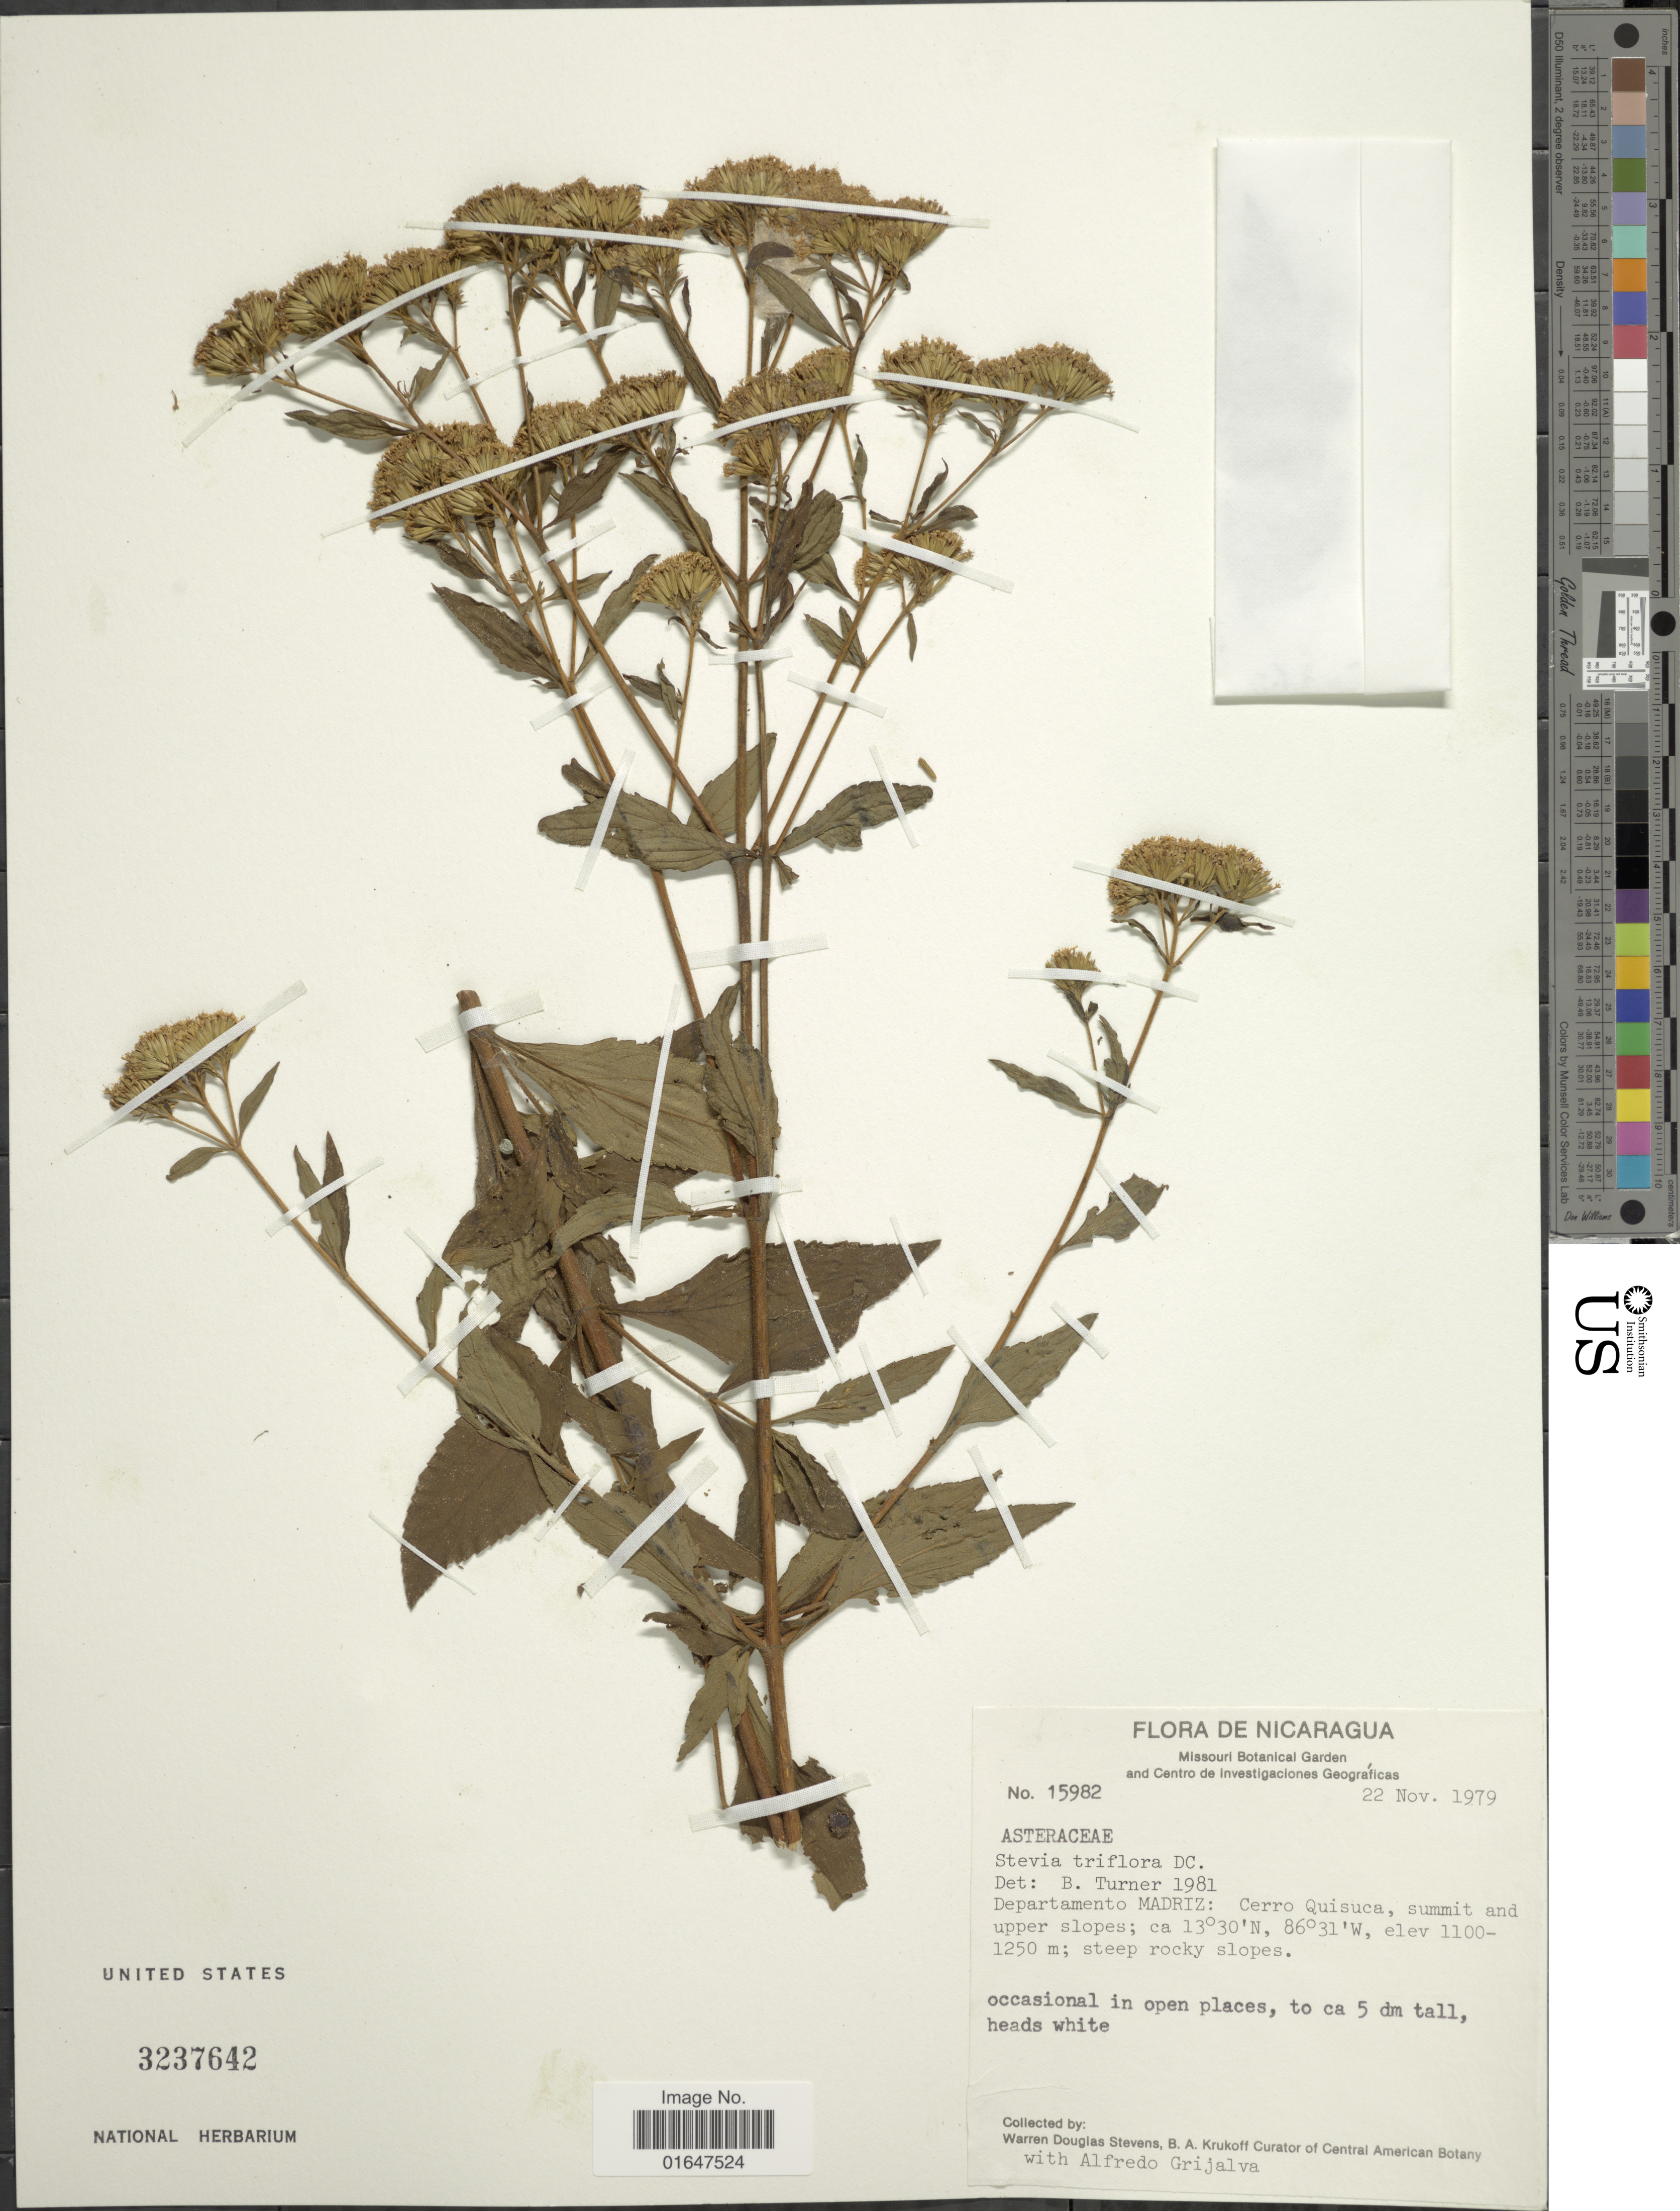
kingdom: Plantae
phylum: Tracheophyta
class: Magnoliopsida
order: Asterales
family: Asteraceae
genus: Stevia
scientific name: Stevia triflora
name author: DC.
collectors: W. D. Stevens, B. A. Krukoff & A. Grijalva P.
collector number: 15982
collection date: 1979-11-22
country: Nicaragua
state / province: Madriz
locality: Cerro Quisuca, summit and upper slopes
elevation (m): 1100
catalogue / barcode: US 3237642